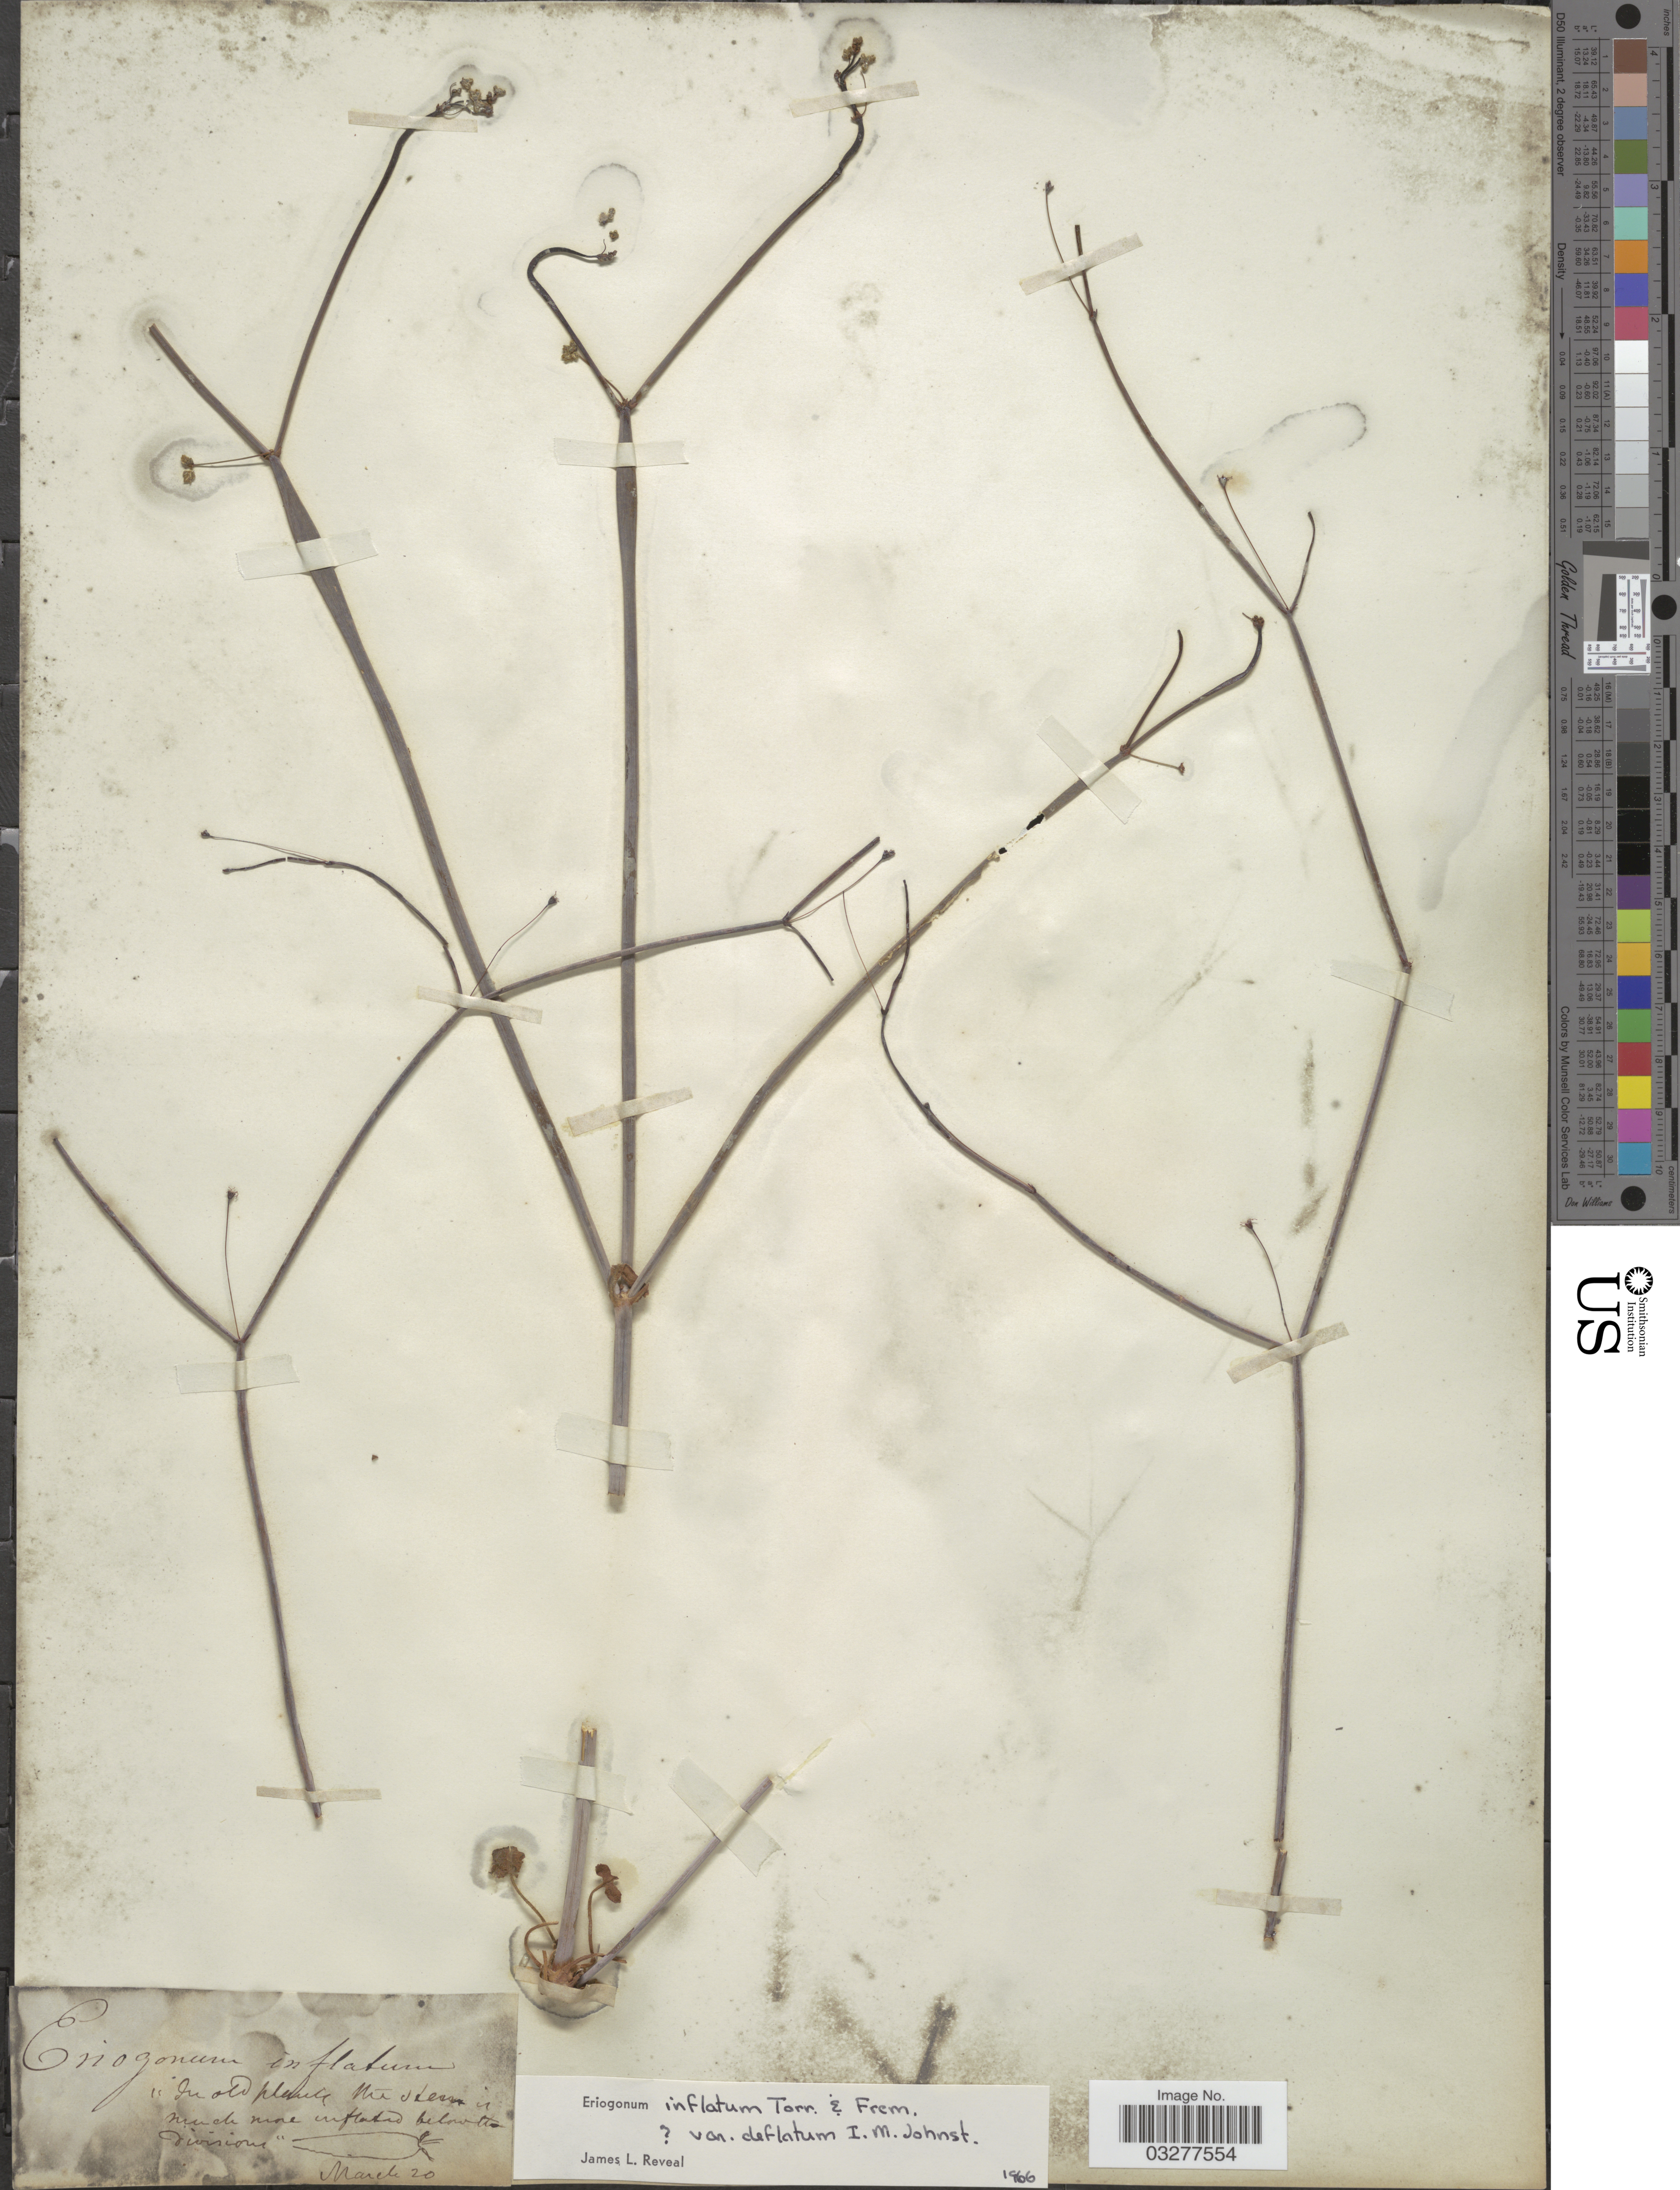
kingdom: Plantae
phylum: Tracheophyta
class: Magnoliopsida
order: Caryophyllales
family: Polygonaceae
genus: Eriogonum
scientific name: Eriogonum inflatum var. deflatum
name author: I.M. Johnst.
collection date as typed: Transcribed d/m/y: /3/20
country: United States